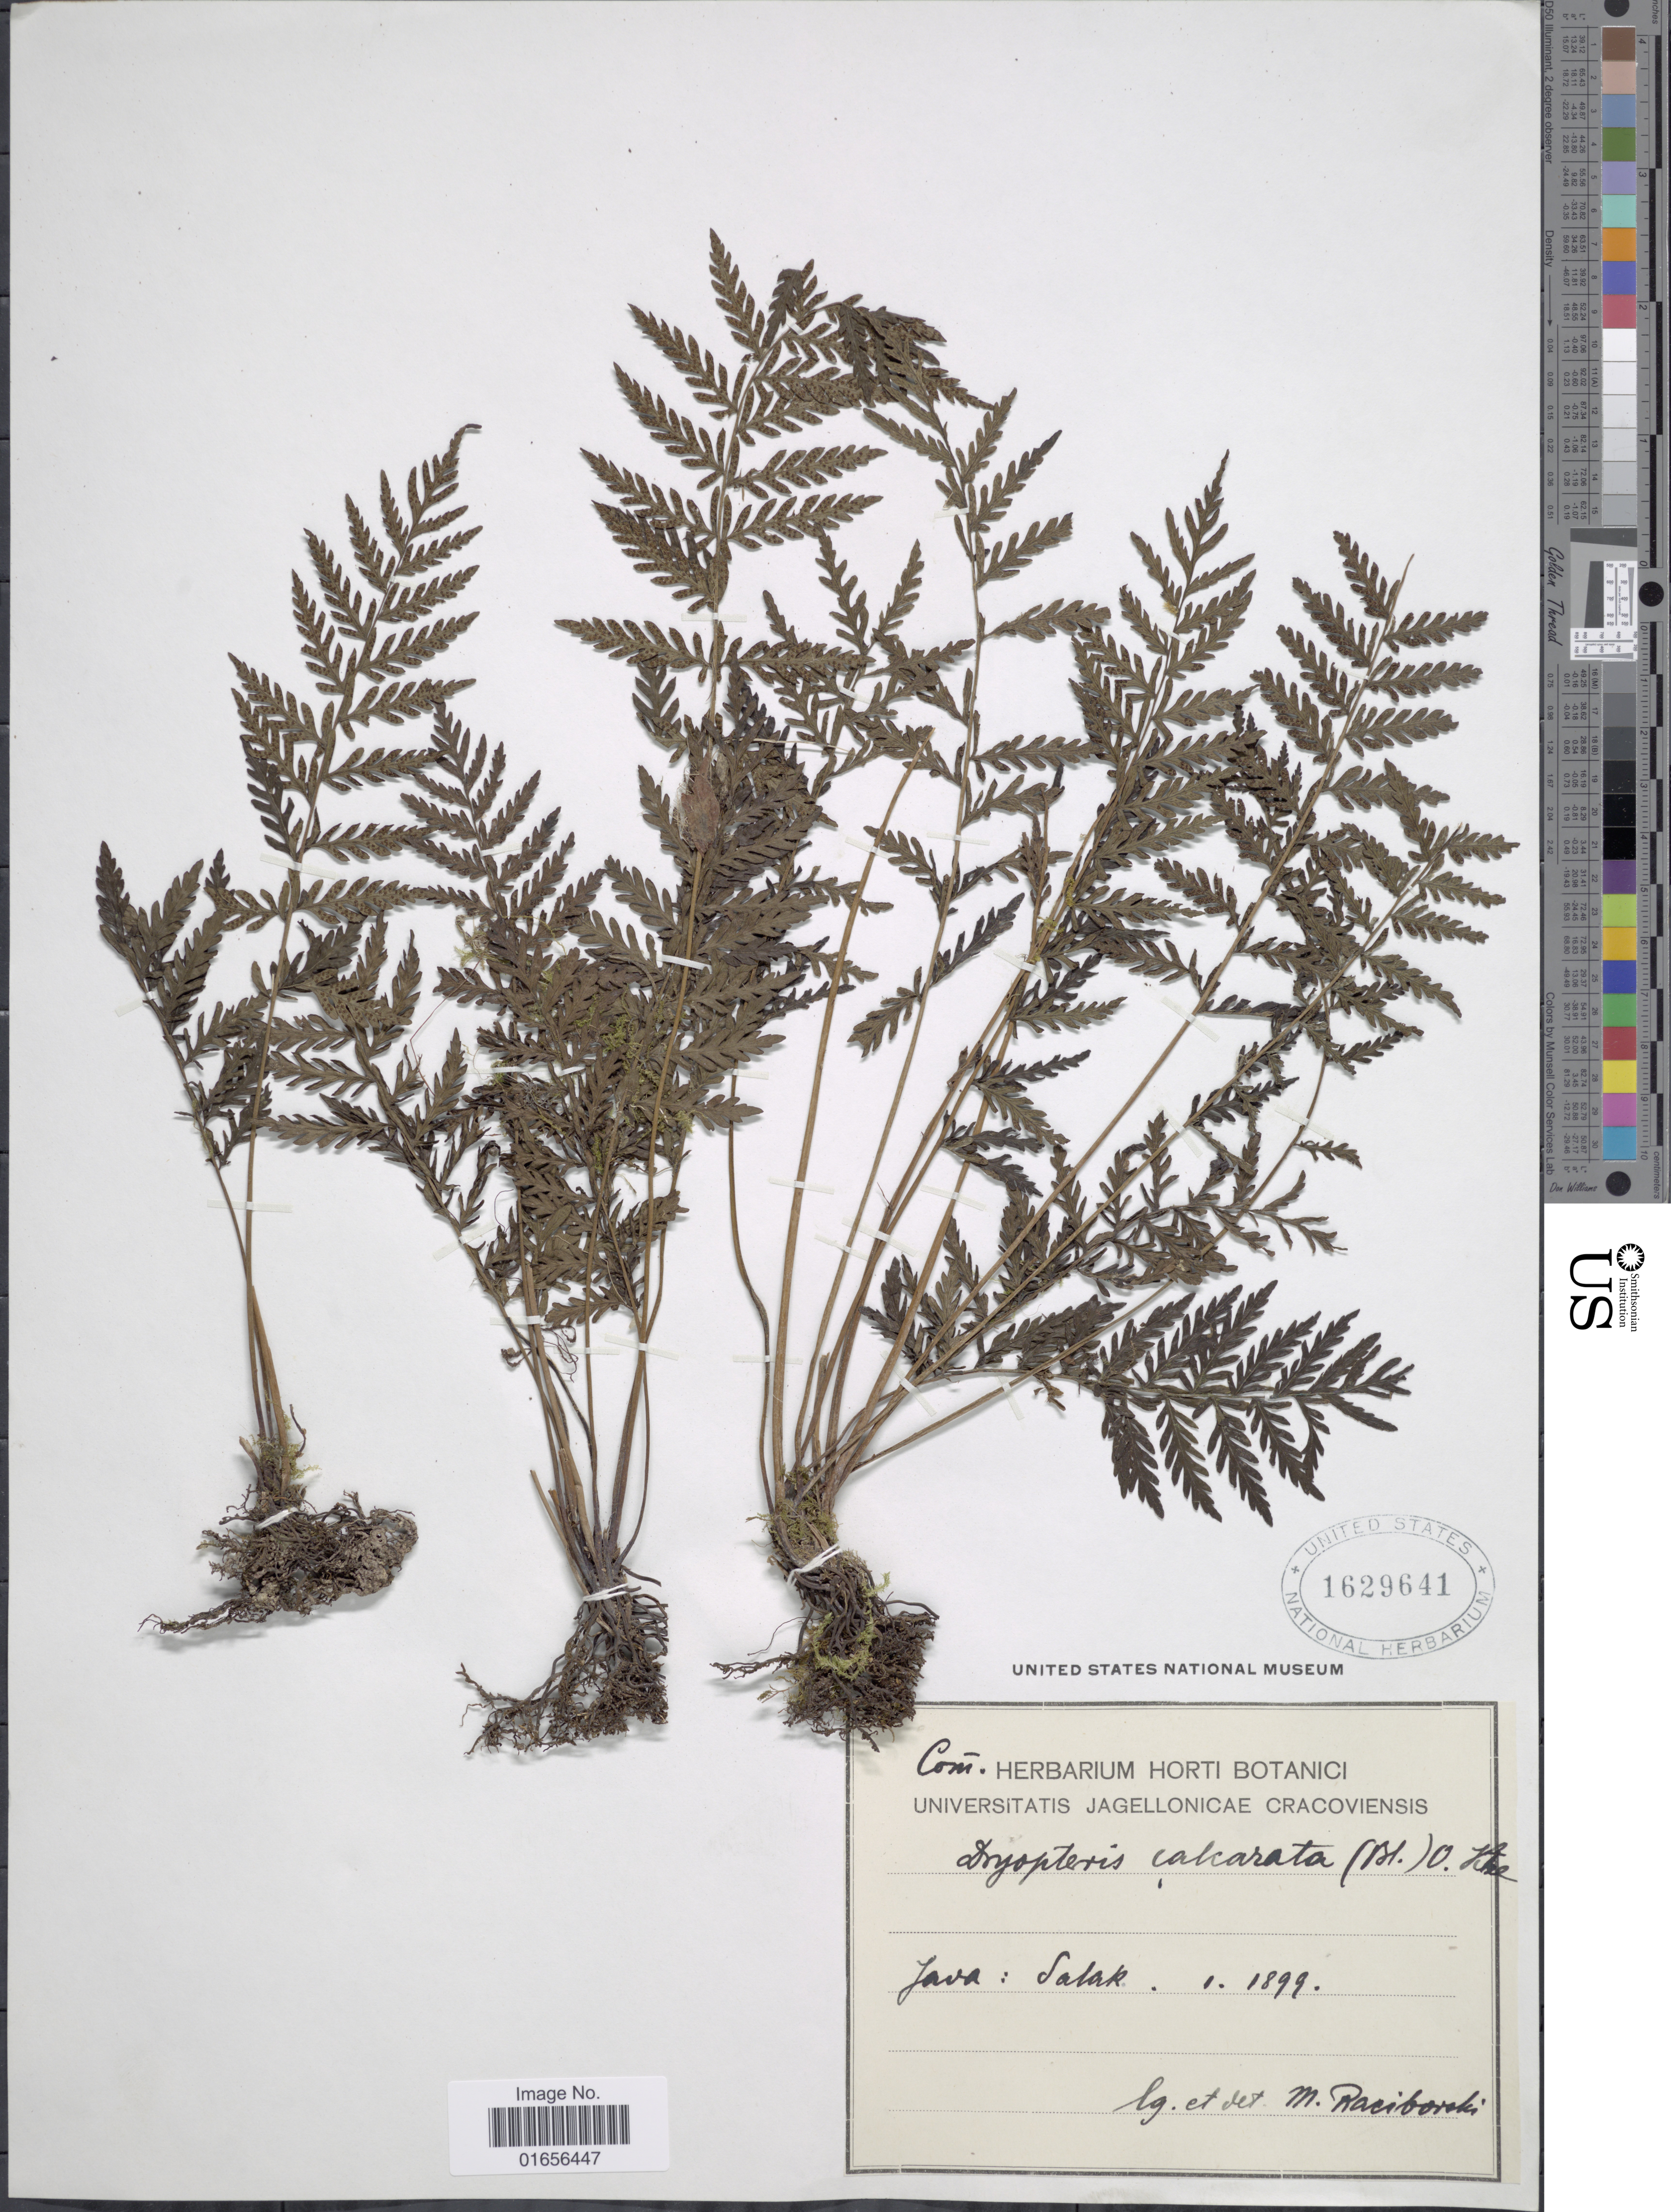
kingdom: Plantae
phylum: Tracheophyta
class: Polypodiopsida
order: Polypodiales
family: Thelypteridaceae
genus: Trigonospora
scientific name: Trigonospora calcarata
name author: (Blume) Holttum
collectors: M. Raciborski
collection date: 1899-01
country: Indonesia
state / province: Java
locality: Java: Salak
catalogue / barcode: US 1629641